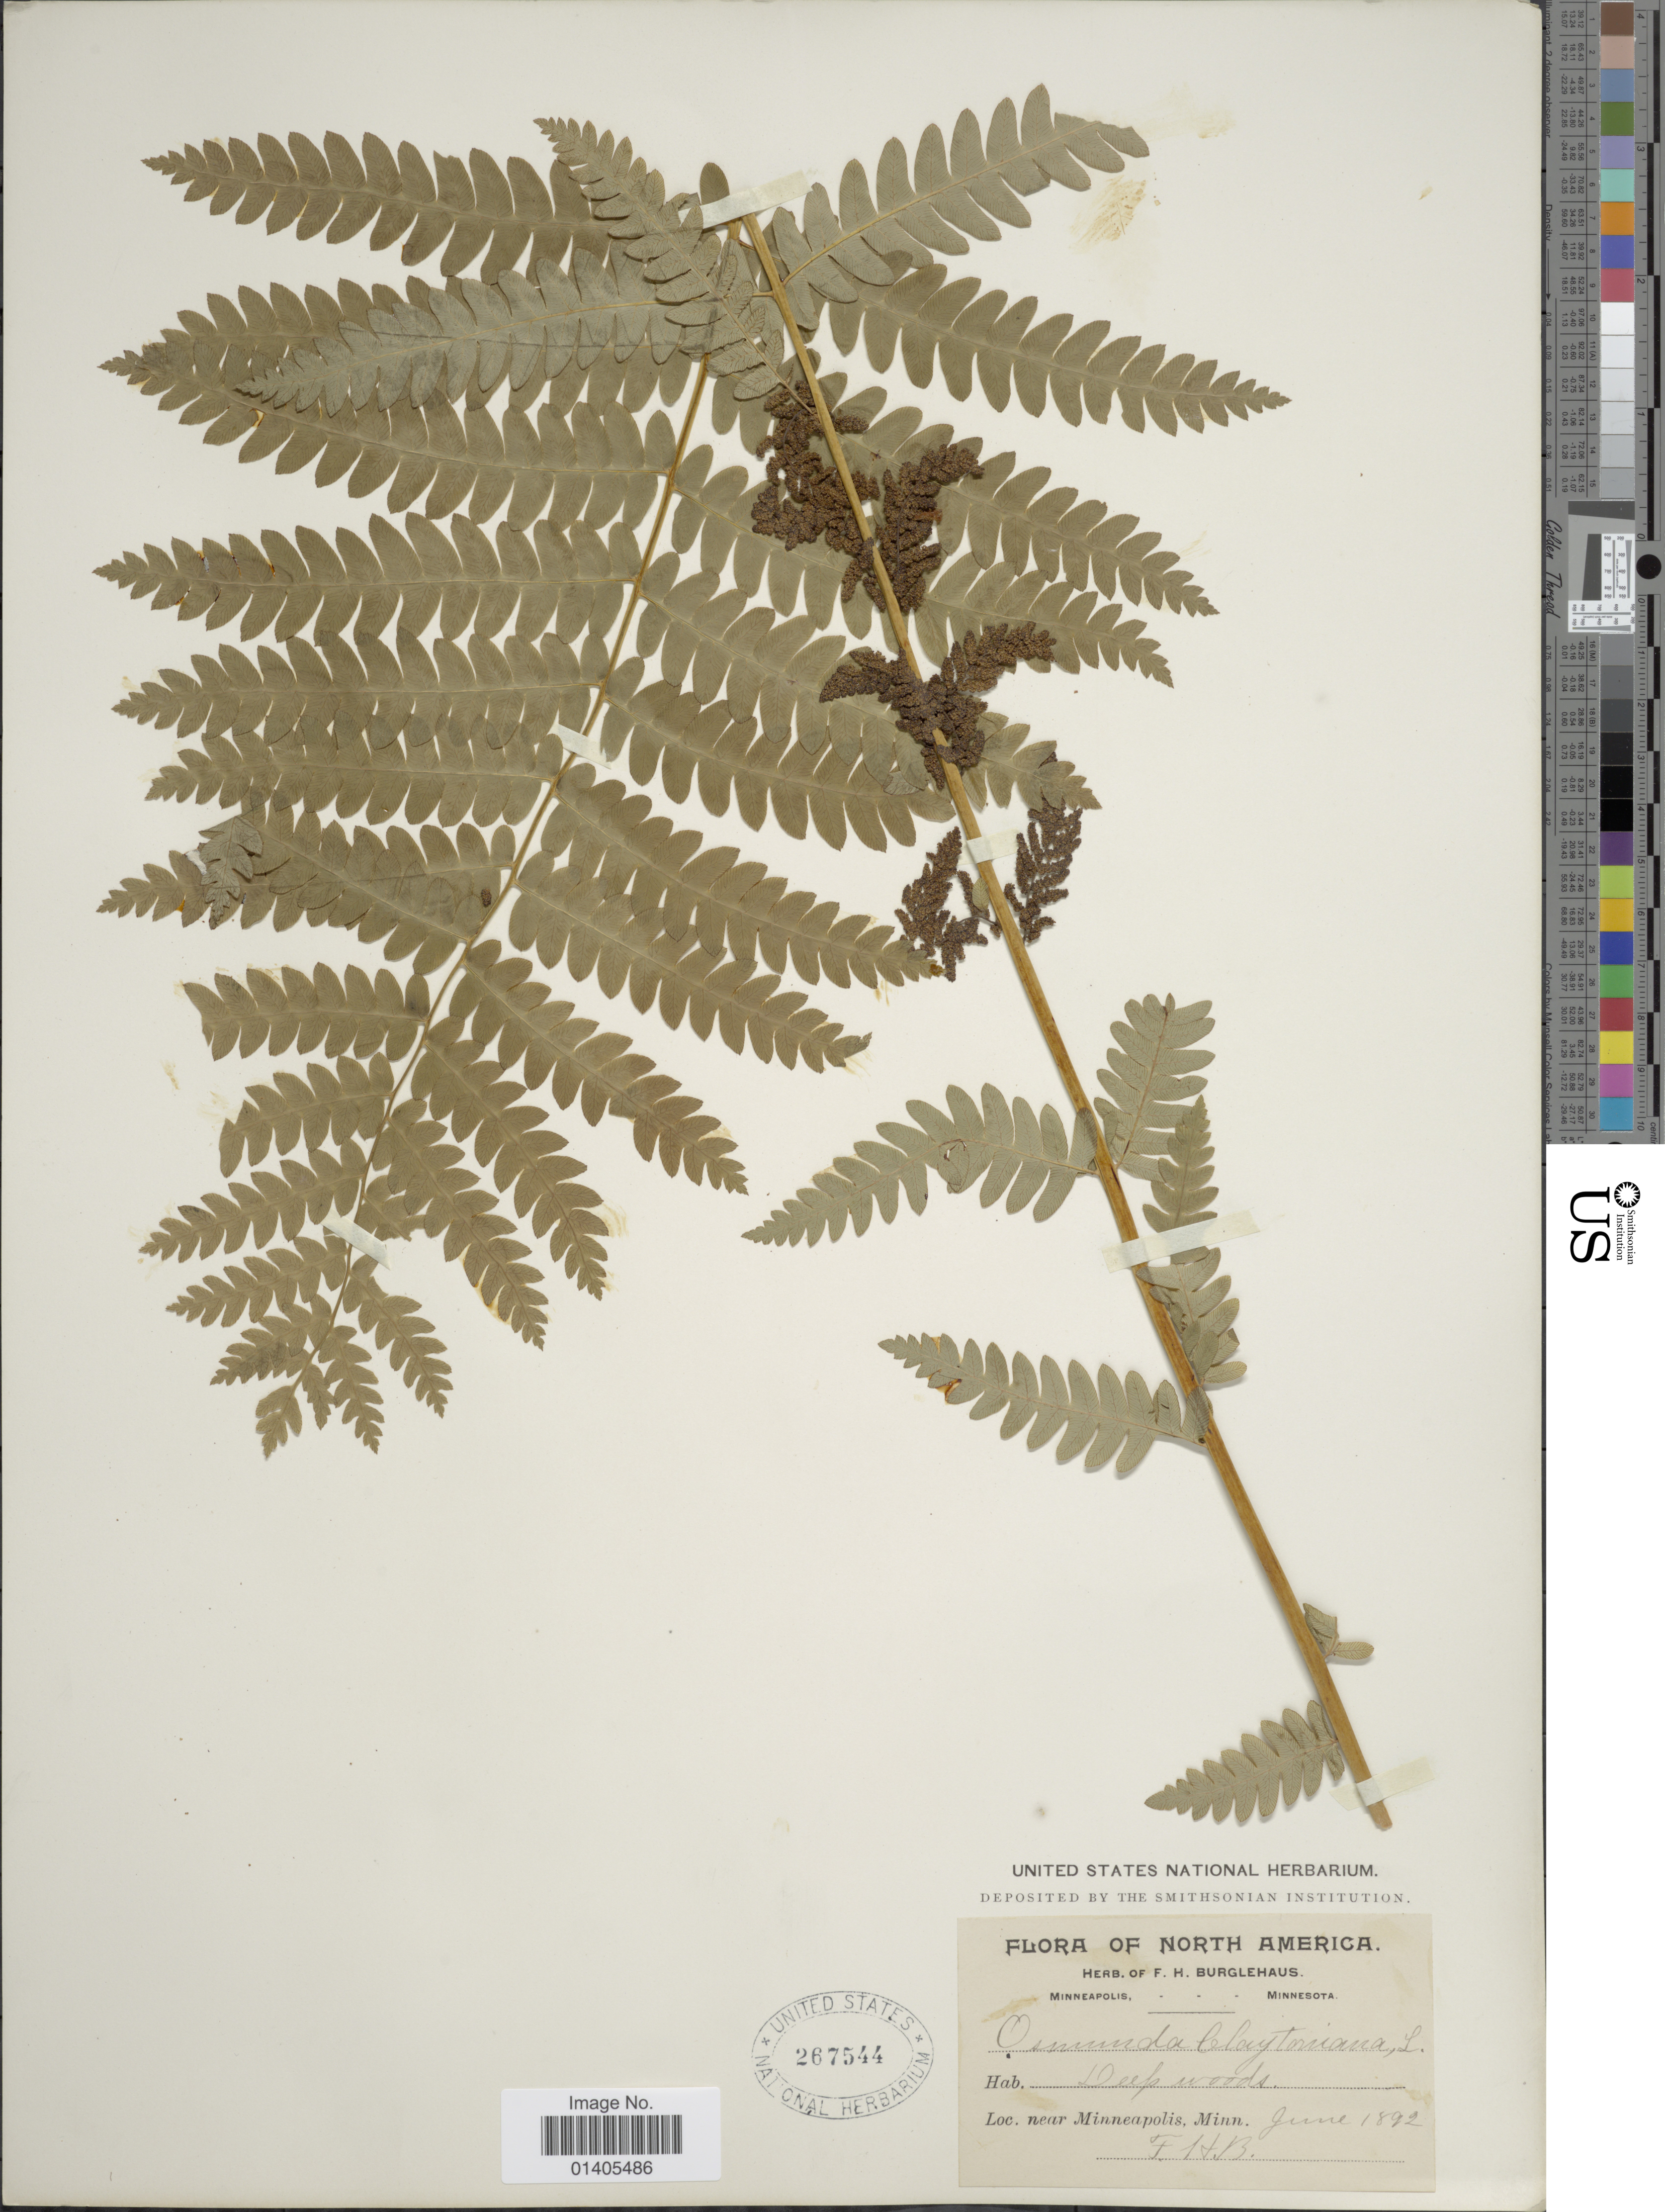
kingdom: Plantae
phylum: Tracheophyta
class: Polypodiopsida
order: Osmundales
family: Osmundaceae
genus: Osmunda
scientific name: Osmunda claytoniana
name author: (L.) Tagawa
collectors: F. Burglehaus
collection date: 1892-06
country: United States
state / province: Minnesota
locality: Near Minneapolis, Minn.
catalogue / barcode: US 267544